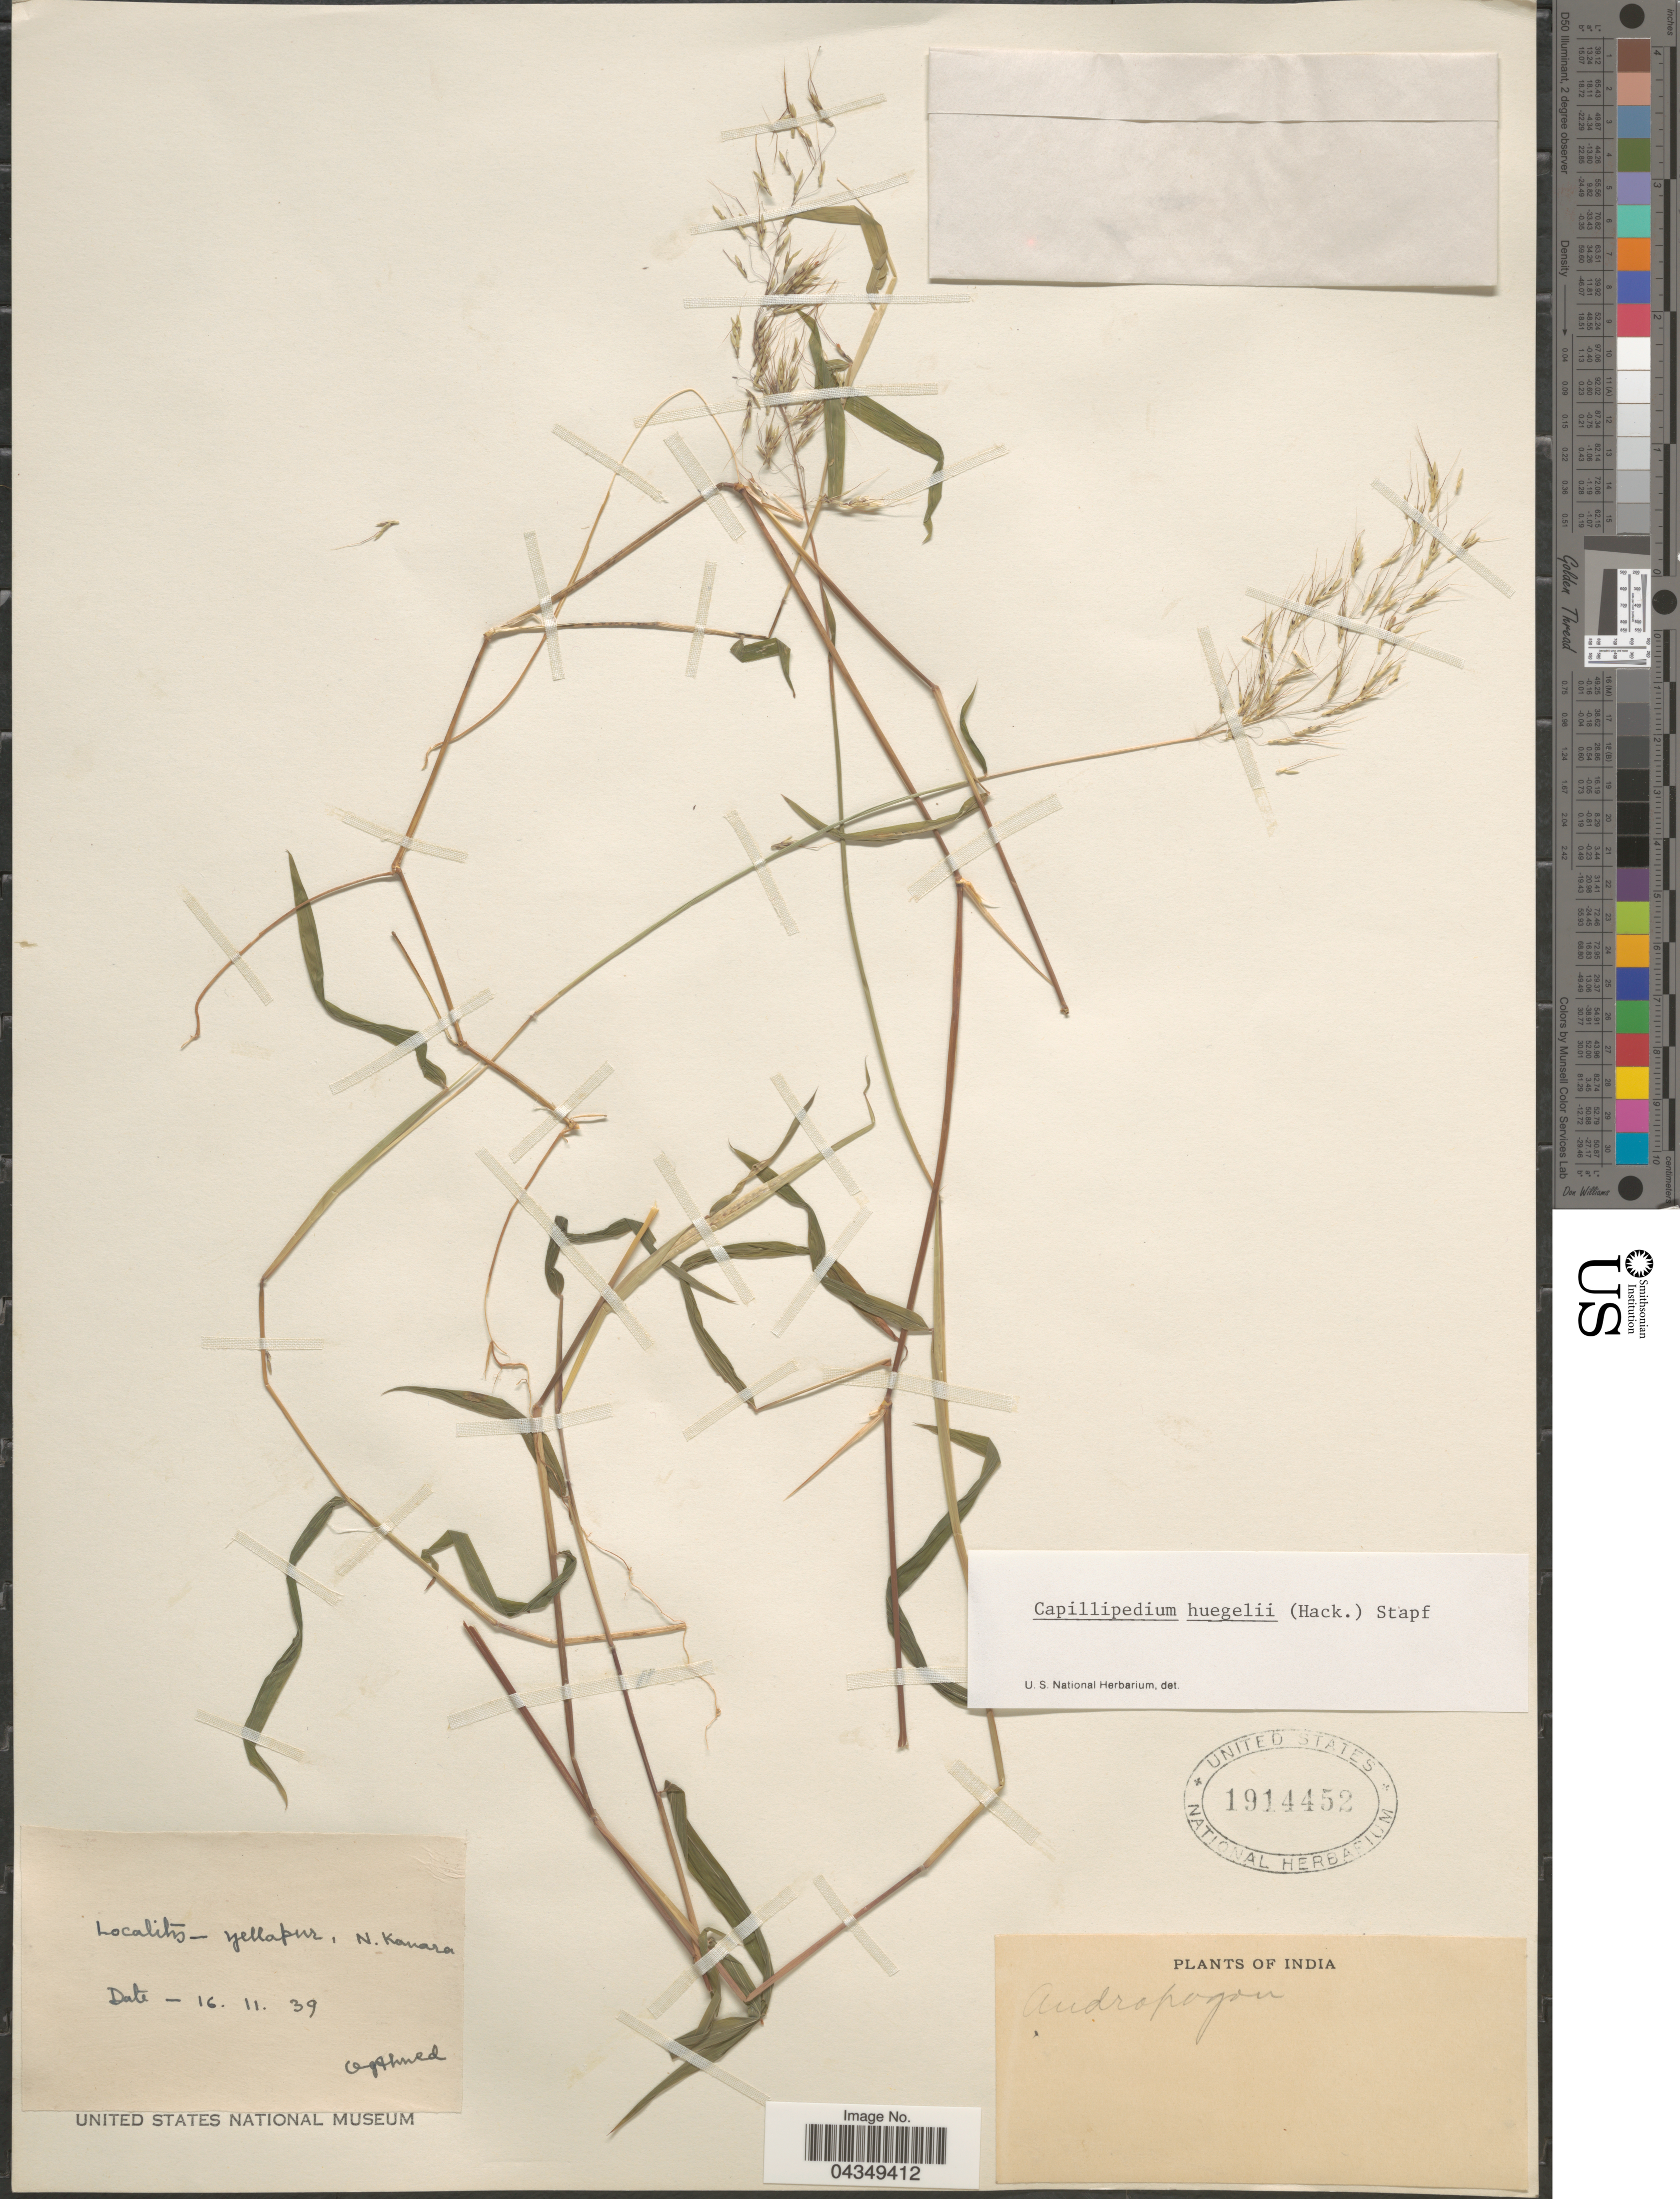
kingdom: Plantae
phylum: Tracheophyta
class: Liliopsida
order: Poales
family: Poaceae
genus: Capillipedium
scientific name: Capillipedium huegelii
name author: (Hack.) A. Camus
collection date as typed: Transcribed d/m/y: 16/11/39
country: India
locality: Yellapur, N. Kanara.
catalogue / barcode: US 1914452